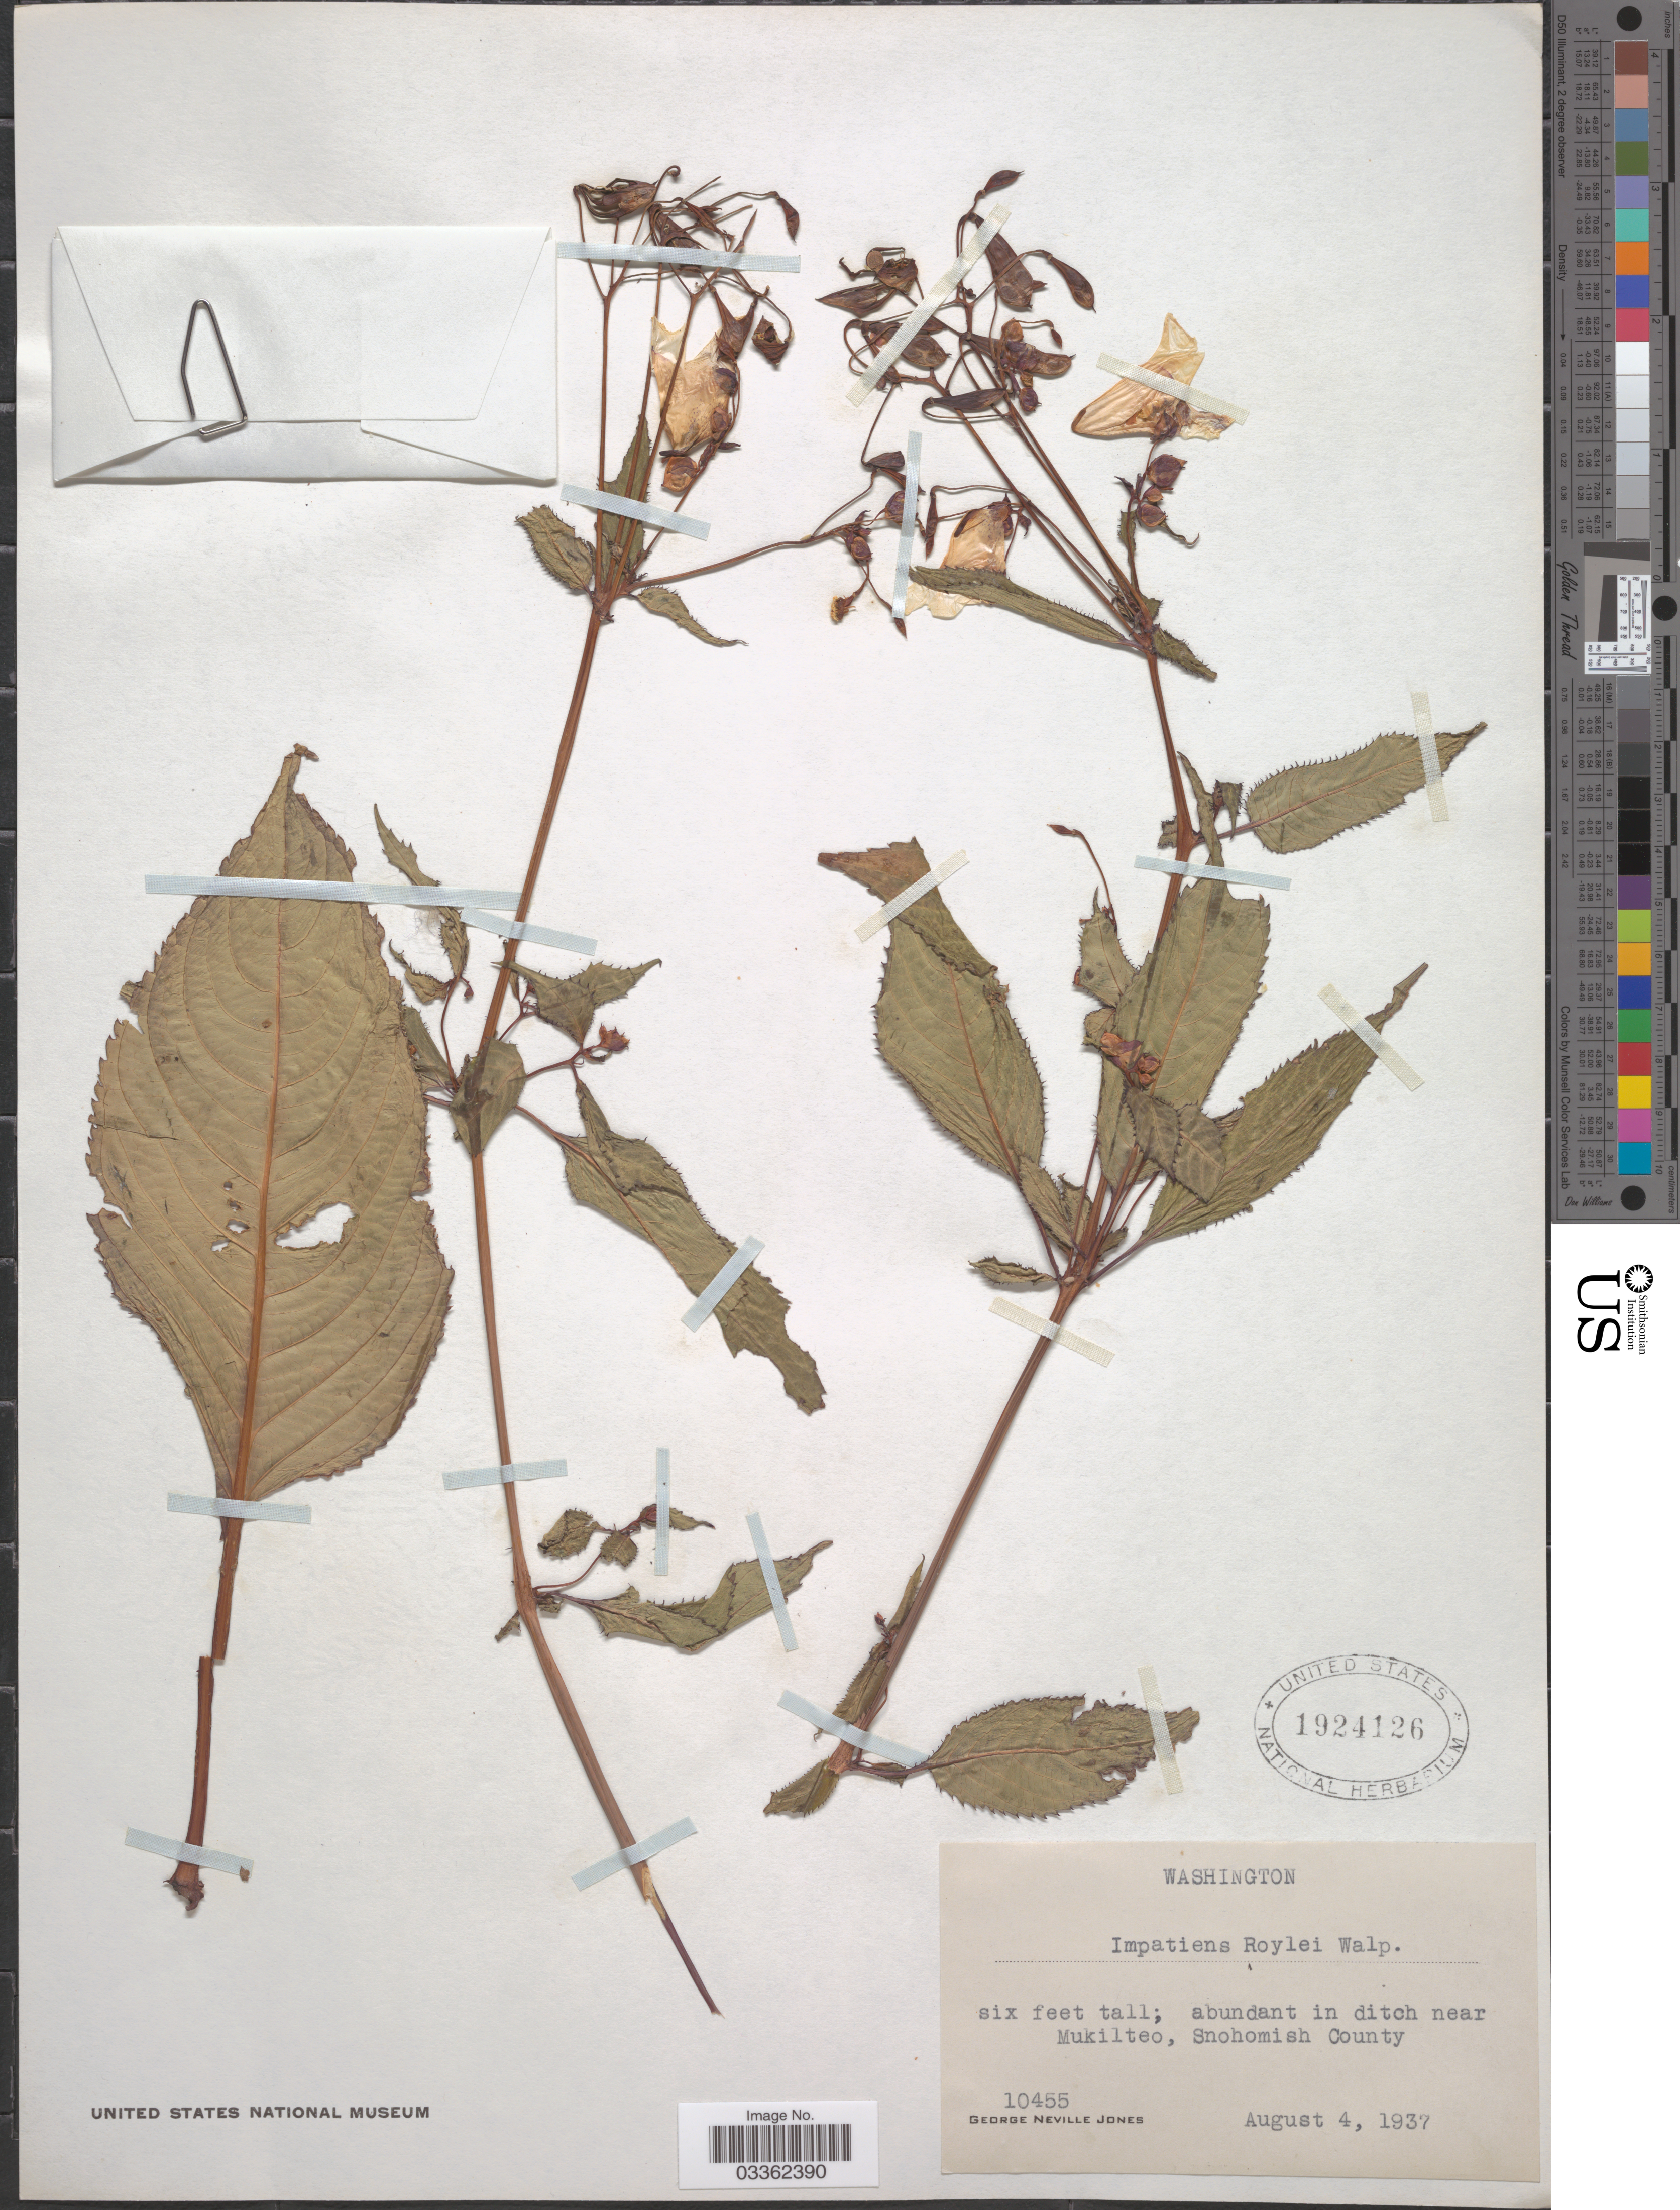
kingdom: Plantae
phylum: Tracheophyta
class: Magnoliopsida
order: Ericales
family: Balsaminaceae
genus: Impatiens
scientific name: Impatiens glandulifera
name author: Royle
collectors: G. N. Jones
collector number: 10455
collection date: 1937-08-04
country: United States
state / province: Washington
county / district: Snohomish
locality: Abundant in ditch near Mukilteo, Snohomish County.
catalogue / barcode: US 1924126